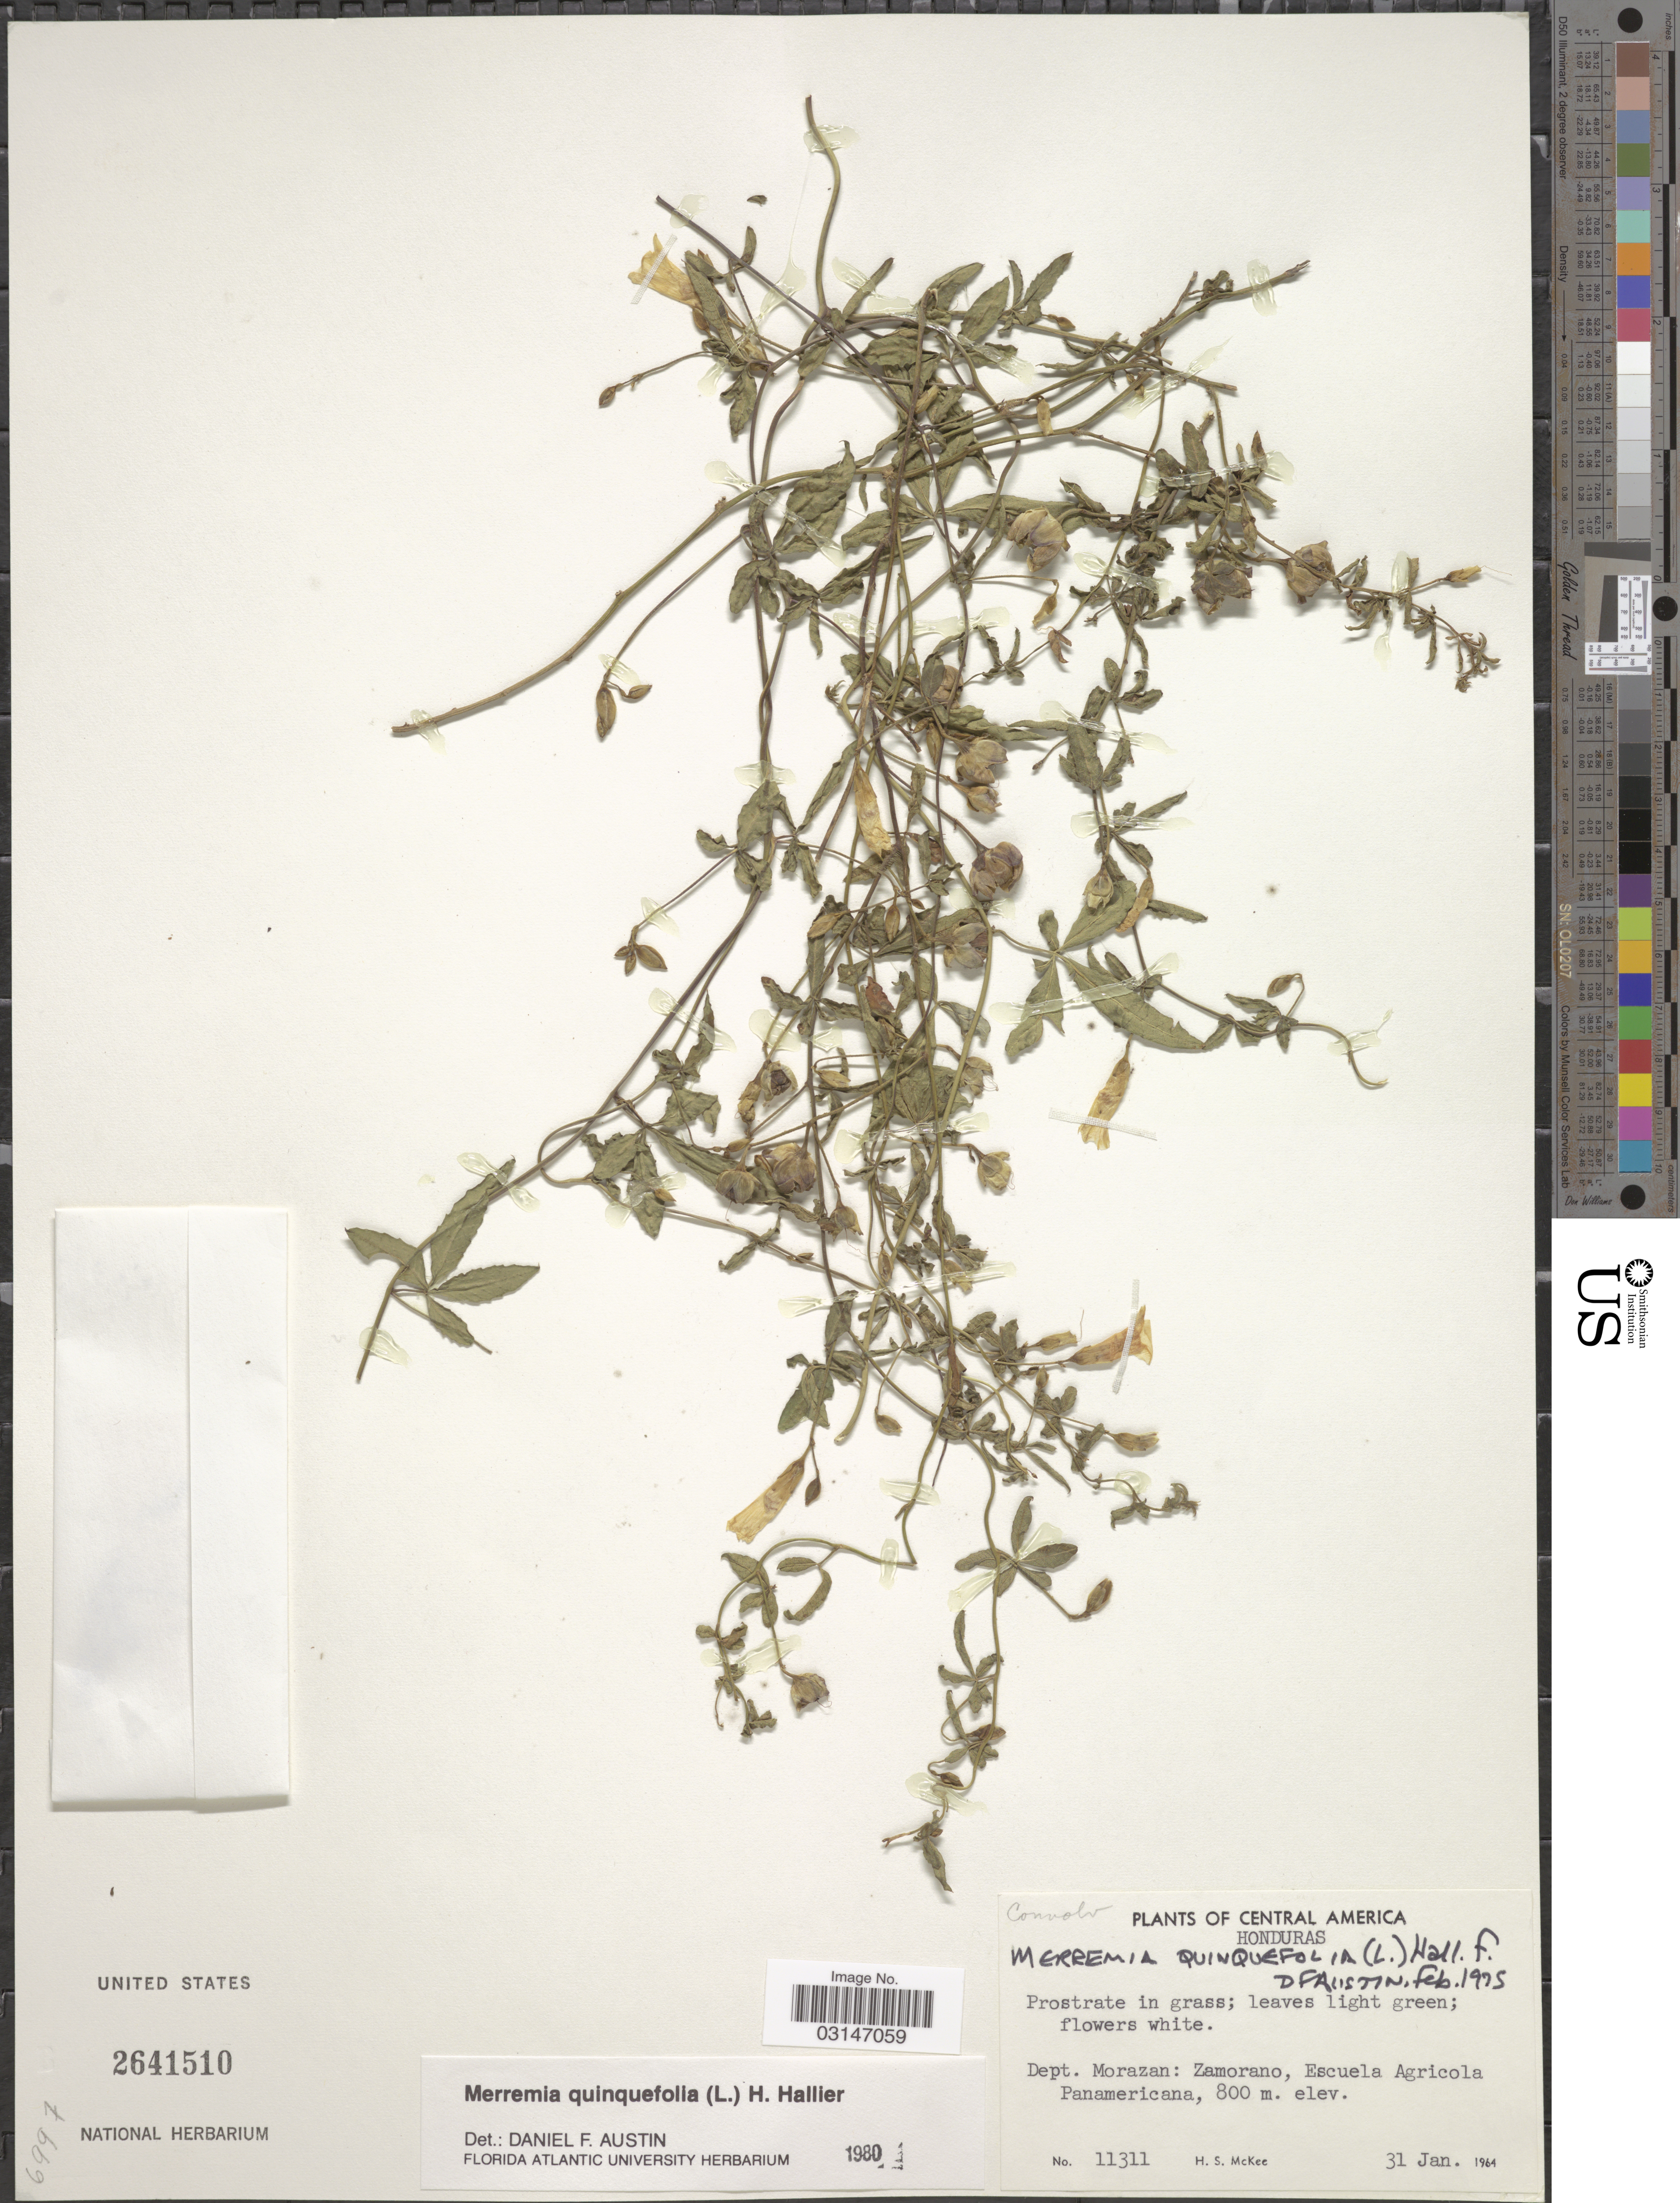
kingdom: Plantae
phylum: Tracheophyta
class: Magnoliopsida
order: Solanales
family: Convolvulaceae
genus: Distimake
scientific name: Distimake quinquefolius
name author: (L.) A. R. Simões & Staples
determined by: Strong, Mark T., (BOT), Smithsonian Institution - National Museum of Natural History (UNITED STATES)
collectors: H. S. McKee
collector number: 11311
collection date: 1964-01-31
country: Honduras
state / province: Fco. Morazán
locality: Dept. Morazan: Zamorano, Escuela Agricola Panamericana.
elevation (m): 800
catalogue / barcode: US 2641510